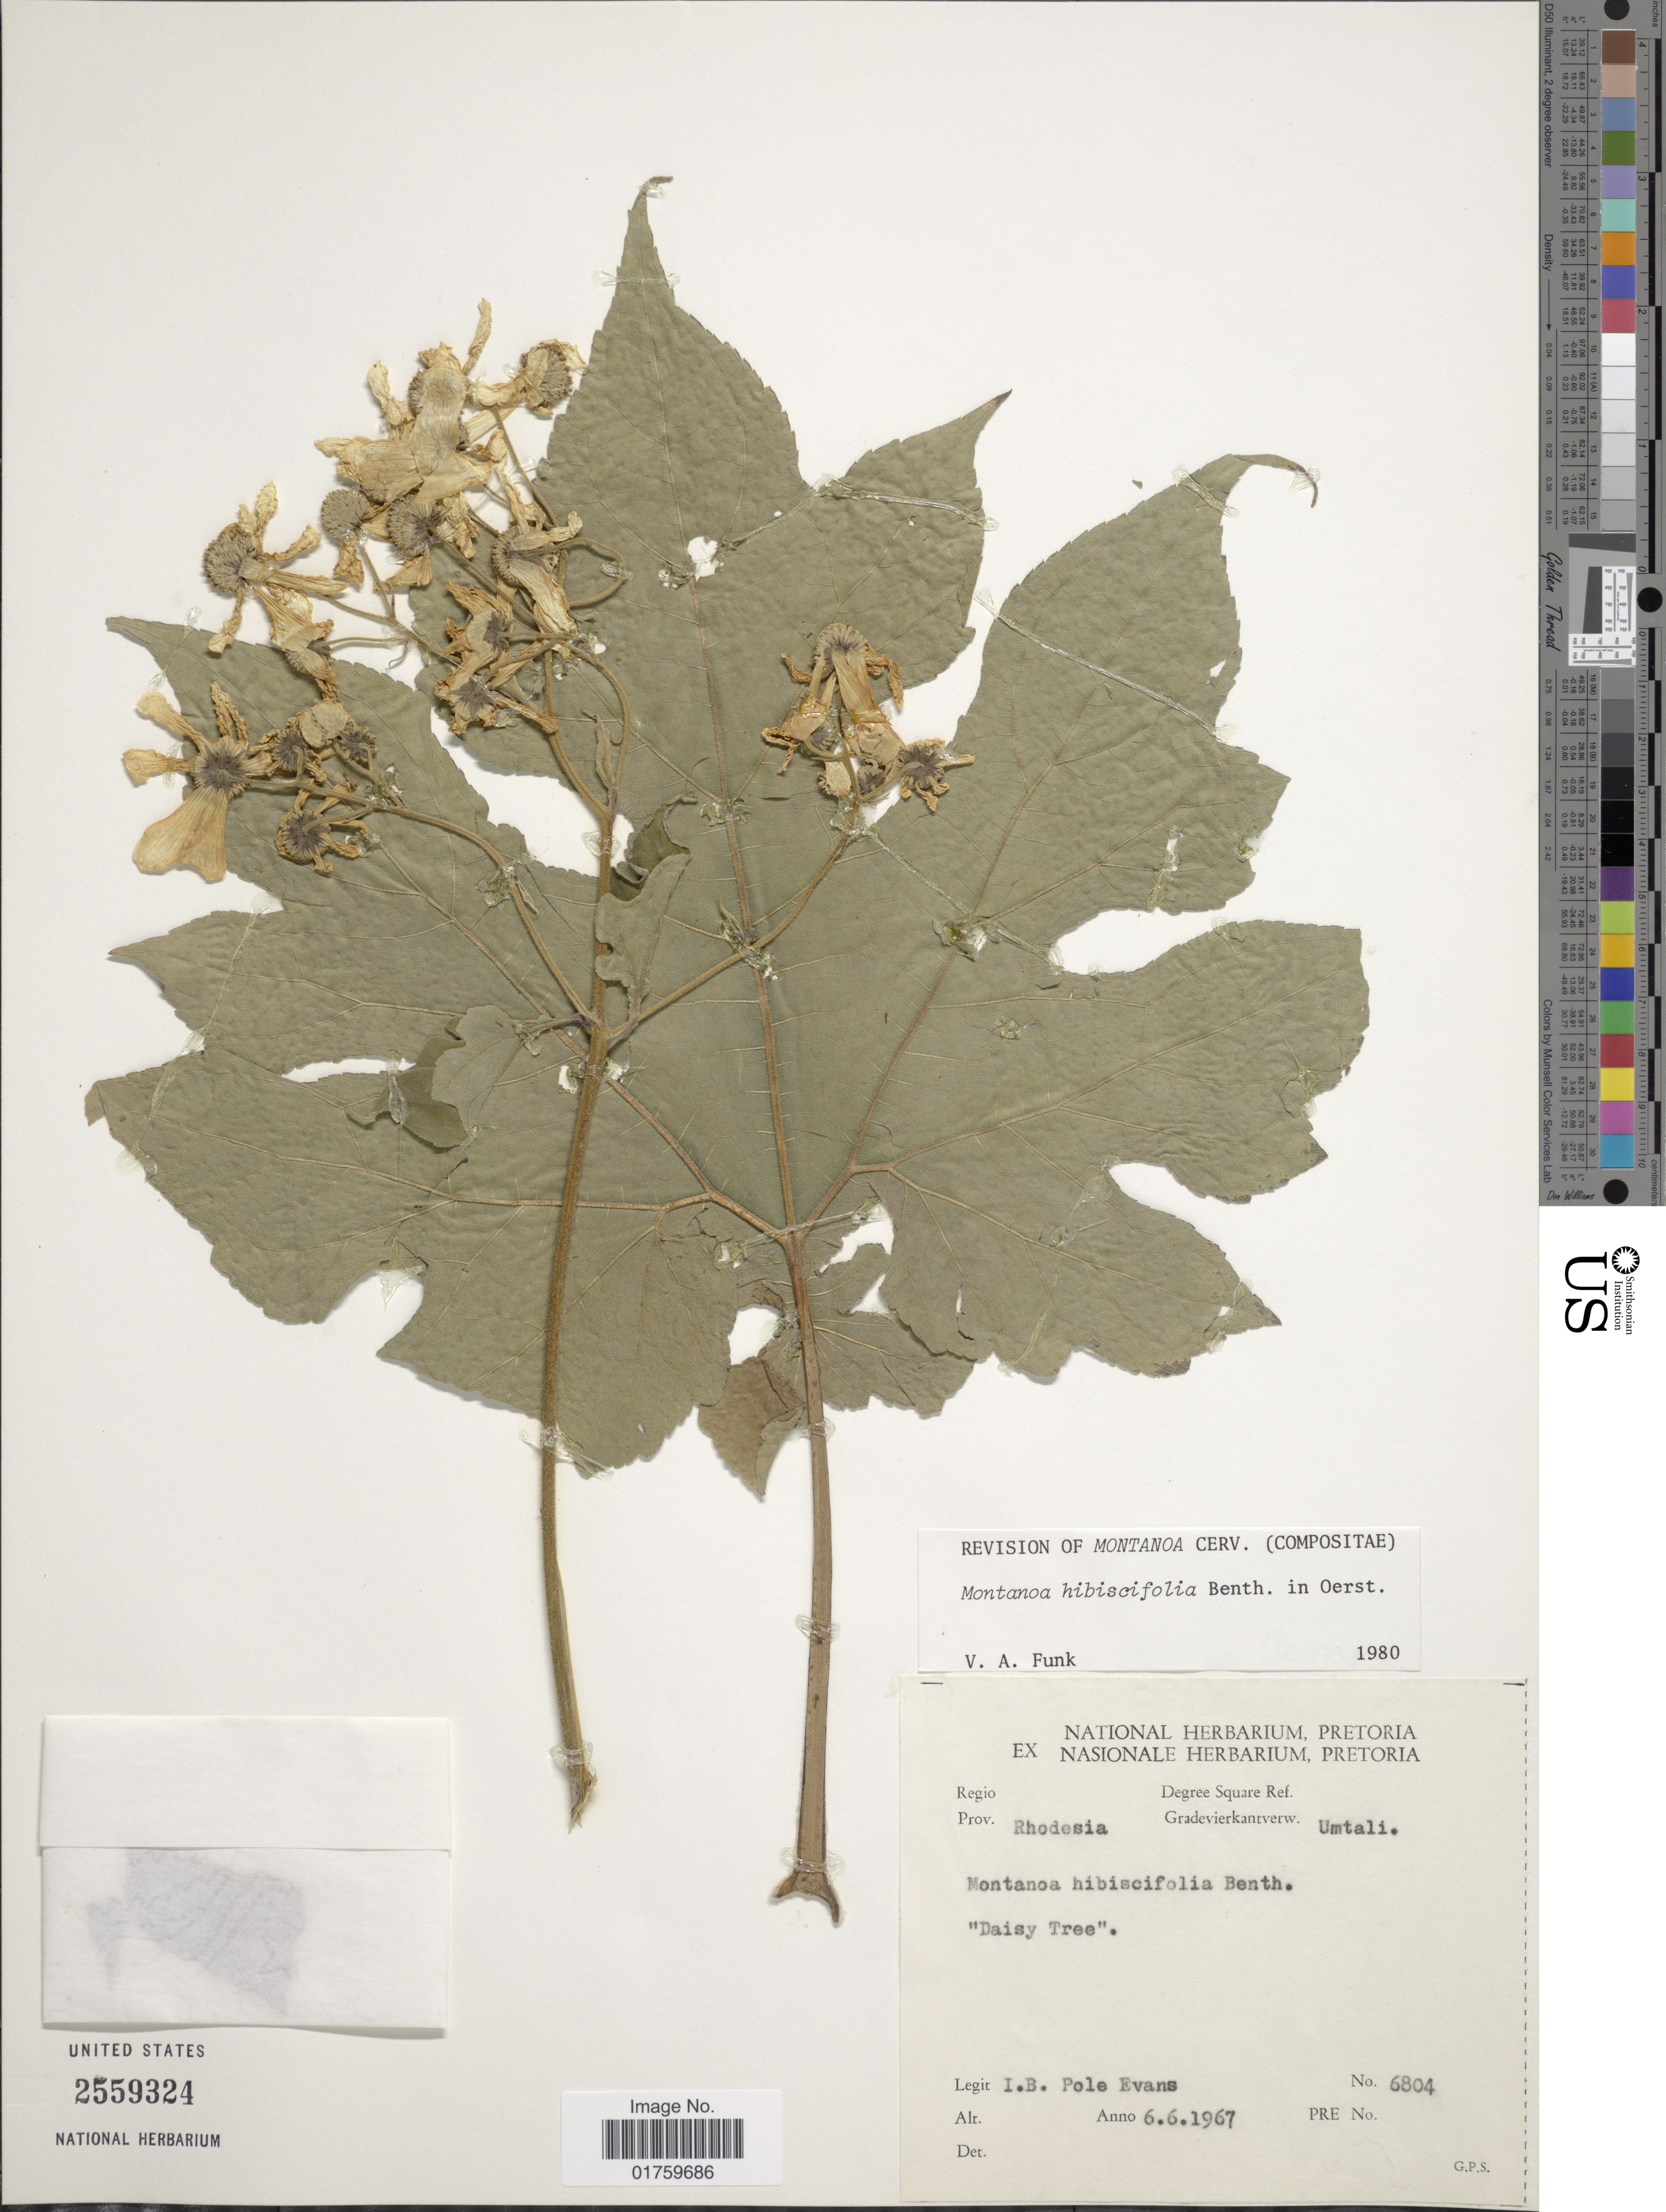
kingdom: Plantae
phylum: Tracheophyta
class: Magnoliopsida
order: Asterales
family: Asteraceae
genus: Montanoa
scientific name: Montanoa hibiscifolia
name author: Benth.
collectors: I. B. Pole-Evans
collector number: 6804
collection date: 1967-06-06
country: Zimbabwe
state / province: Manicaland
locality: Prov. Rhodesia, Gradevierkantverw. Umtali, "Daisy tree".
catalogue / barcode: US 2559324